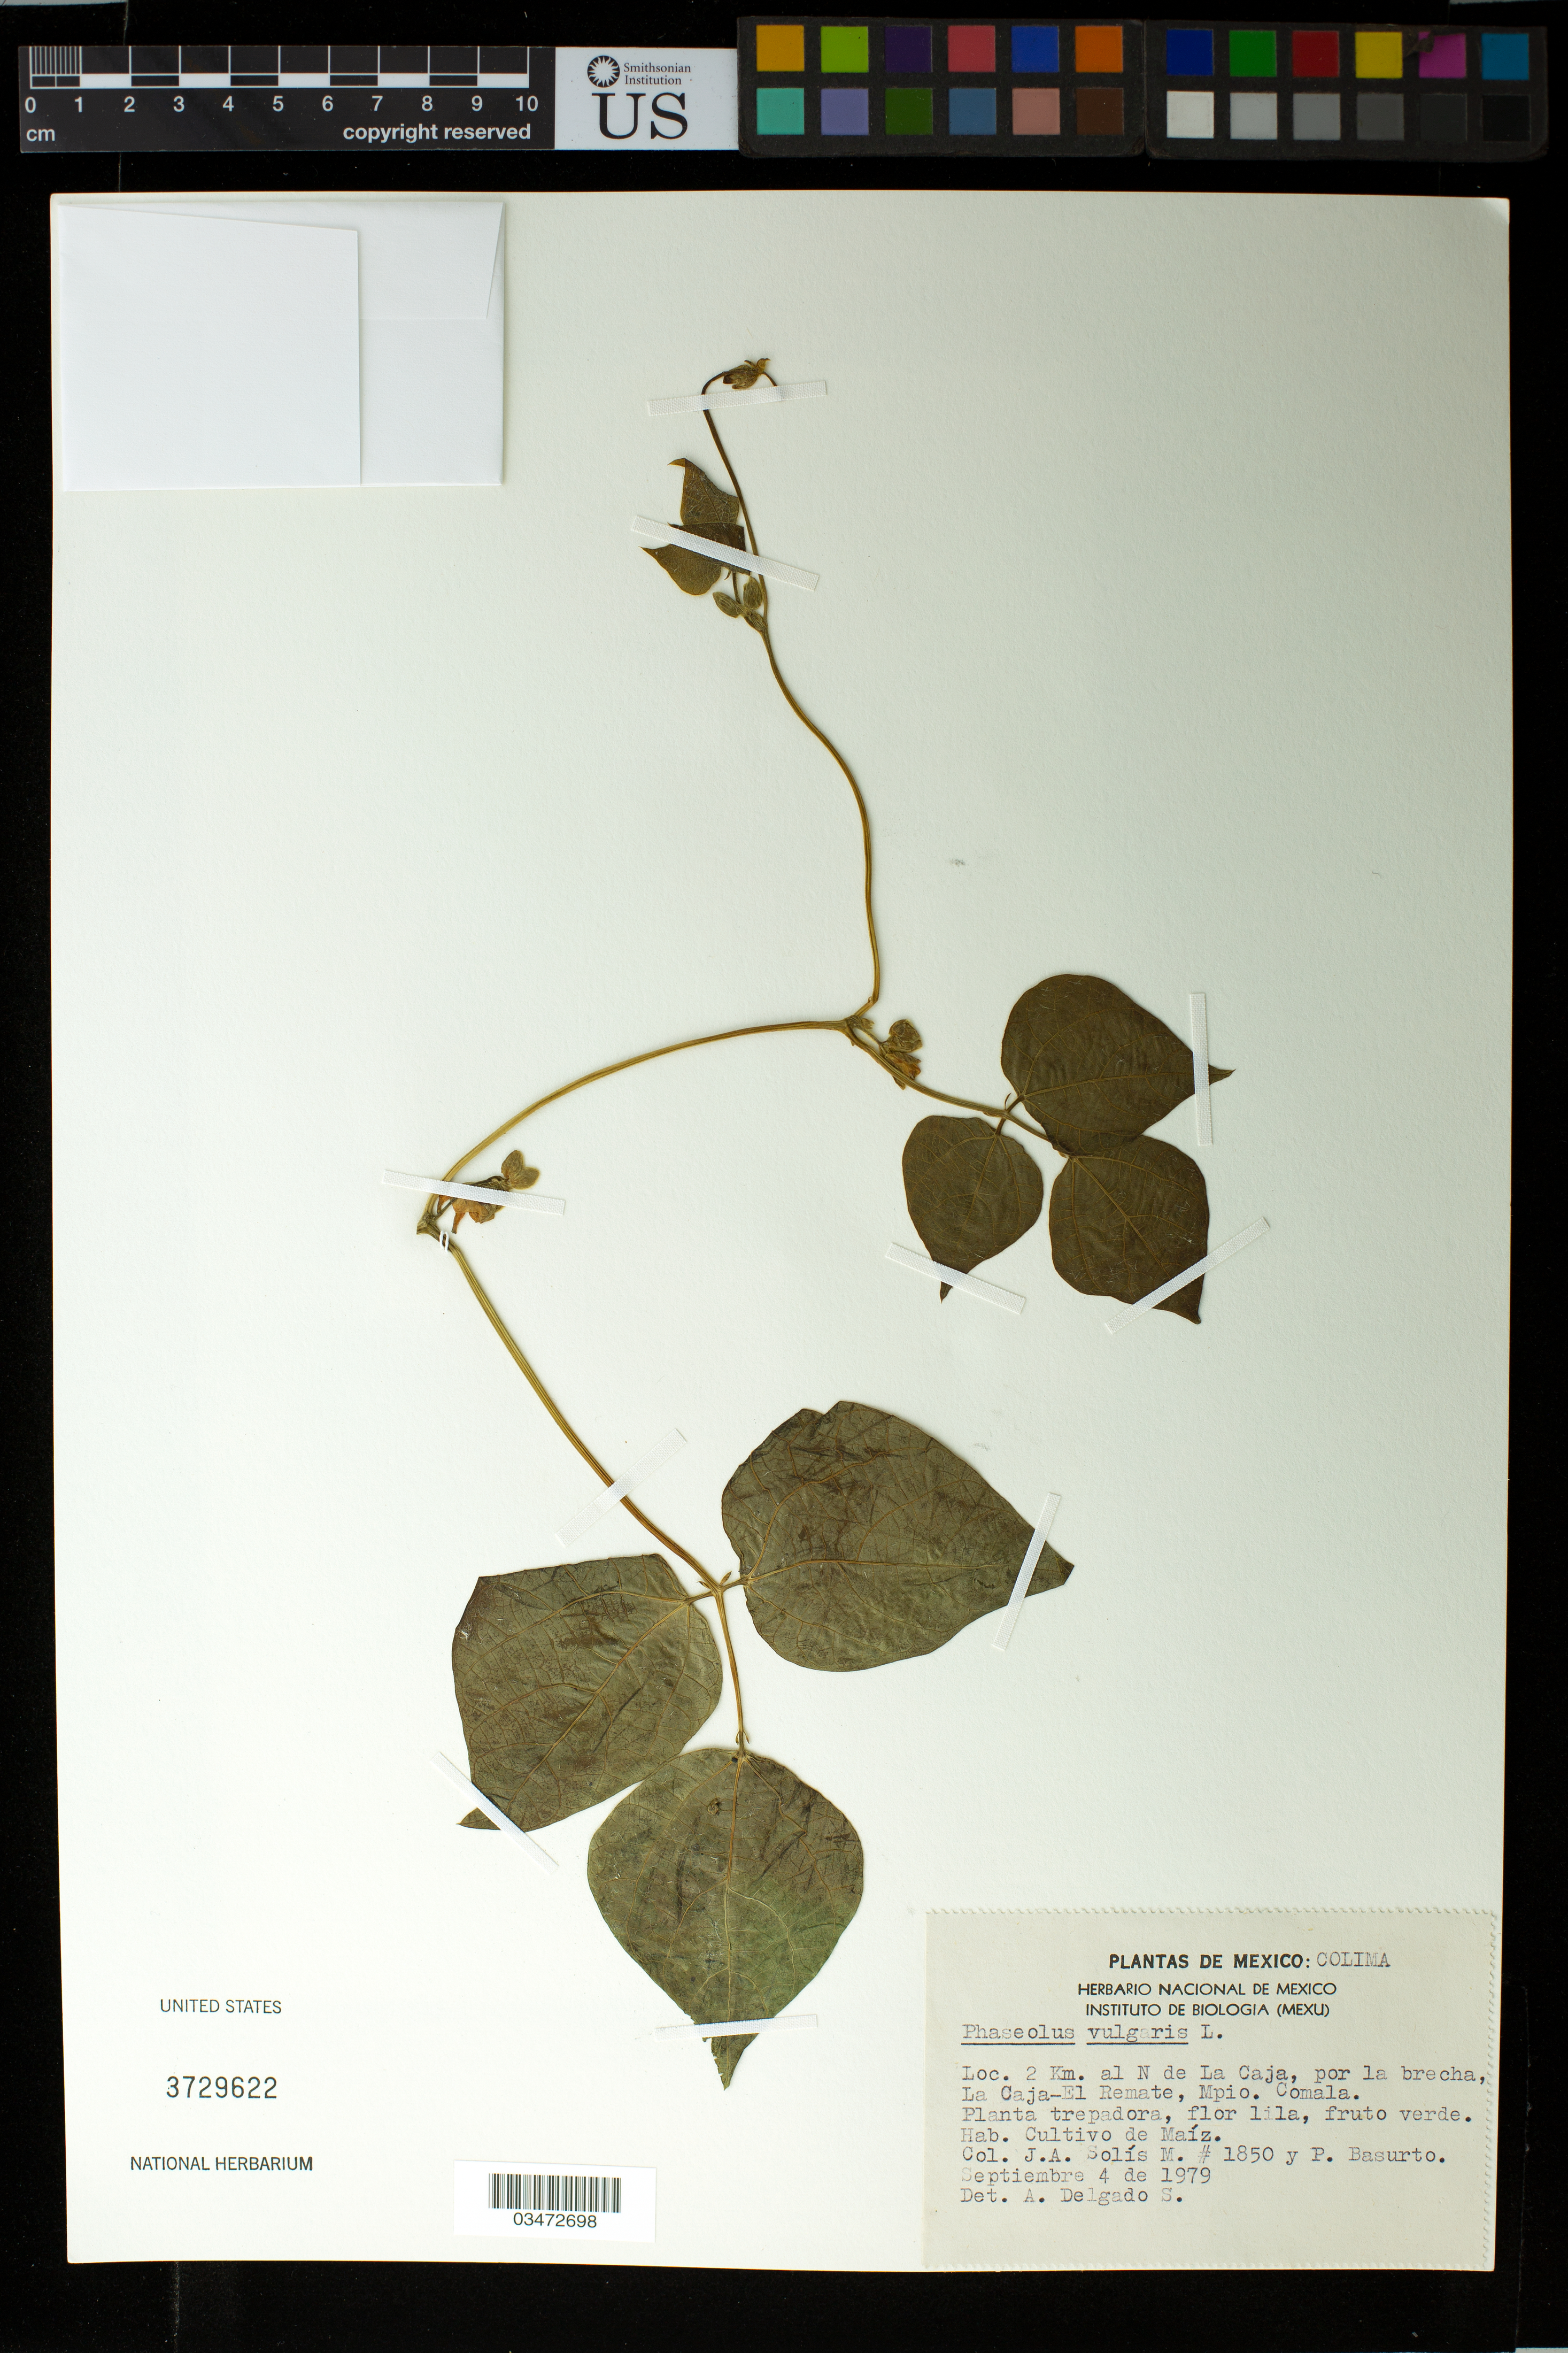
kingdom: Plantae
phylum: Tracheophyta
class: Magnoliopsida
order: Fabales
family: Fabaceae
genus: Phaseolus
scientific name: Phaseolus vulgaris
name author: L.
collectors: J. Solis Magallanes & P. Basurto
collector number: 1850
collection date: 1979-09-04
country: Mexico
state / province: Colima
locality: Loc. 2 Km. al N de La Caja, por la brecha, La Caja-El Remate, Mpio. Comala.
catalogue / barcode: US 3729622